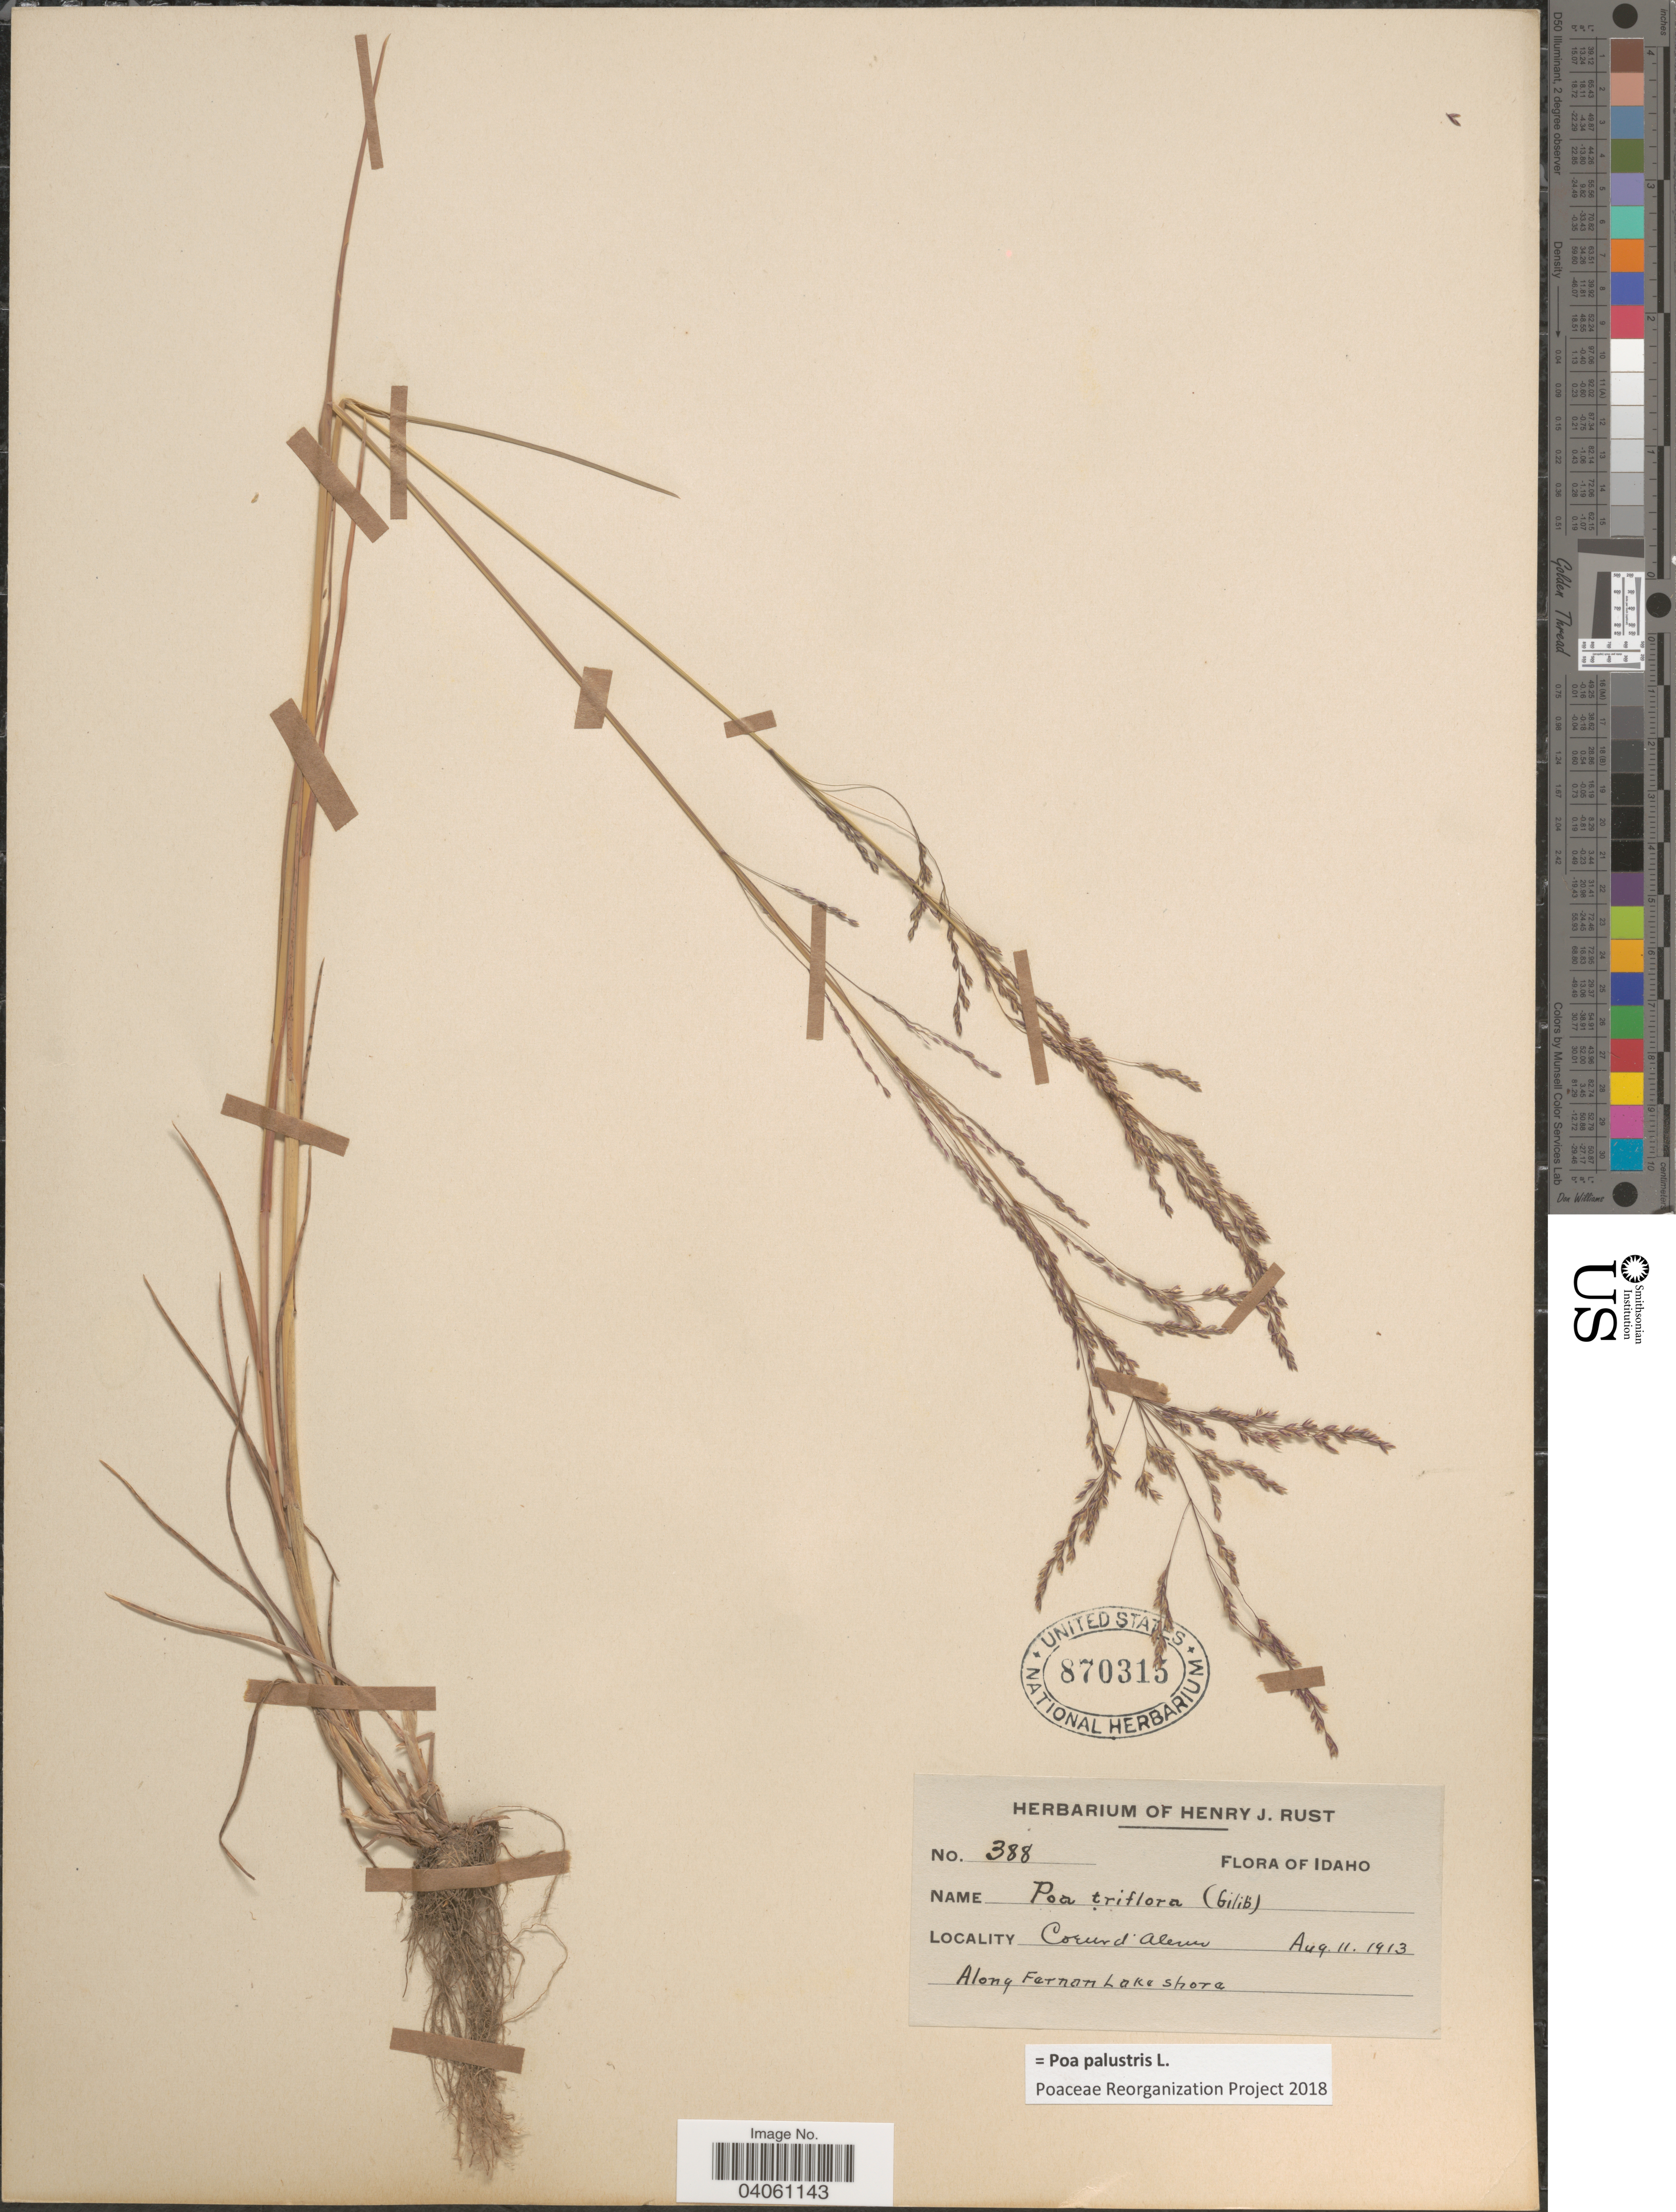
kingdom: Plantae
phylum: Tracheophyta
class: Liliopsida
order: Poales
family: Poaceae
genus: Poa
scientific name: Poa palustris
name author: L.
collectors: ex herb. Henry J. Rust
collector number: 388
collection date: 1913-08-11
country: United States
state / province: Idaho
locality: Coeur d' Alene. Along Fernan Lake shore.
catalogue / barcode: US 870315